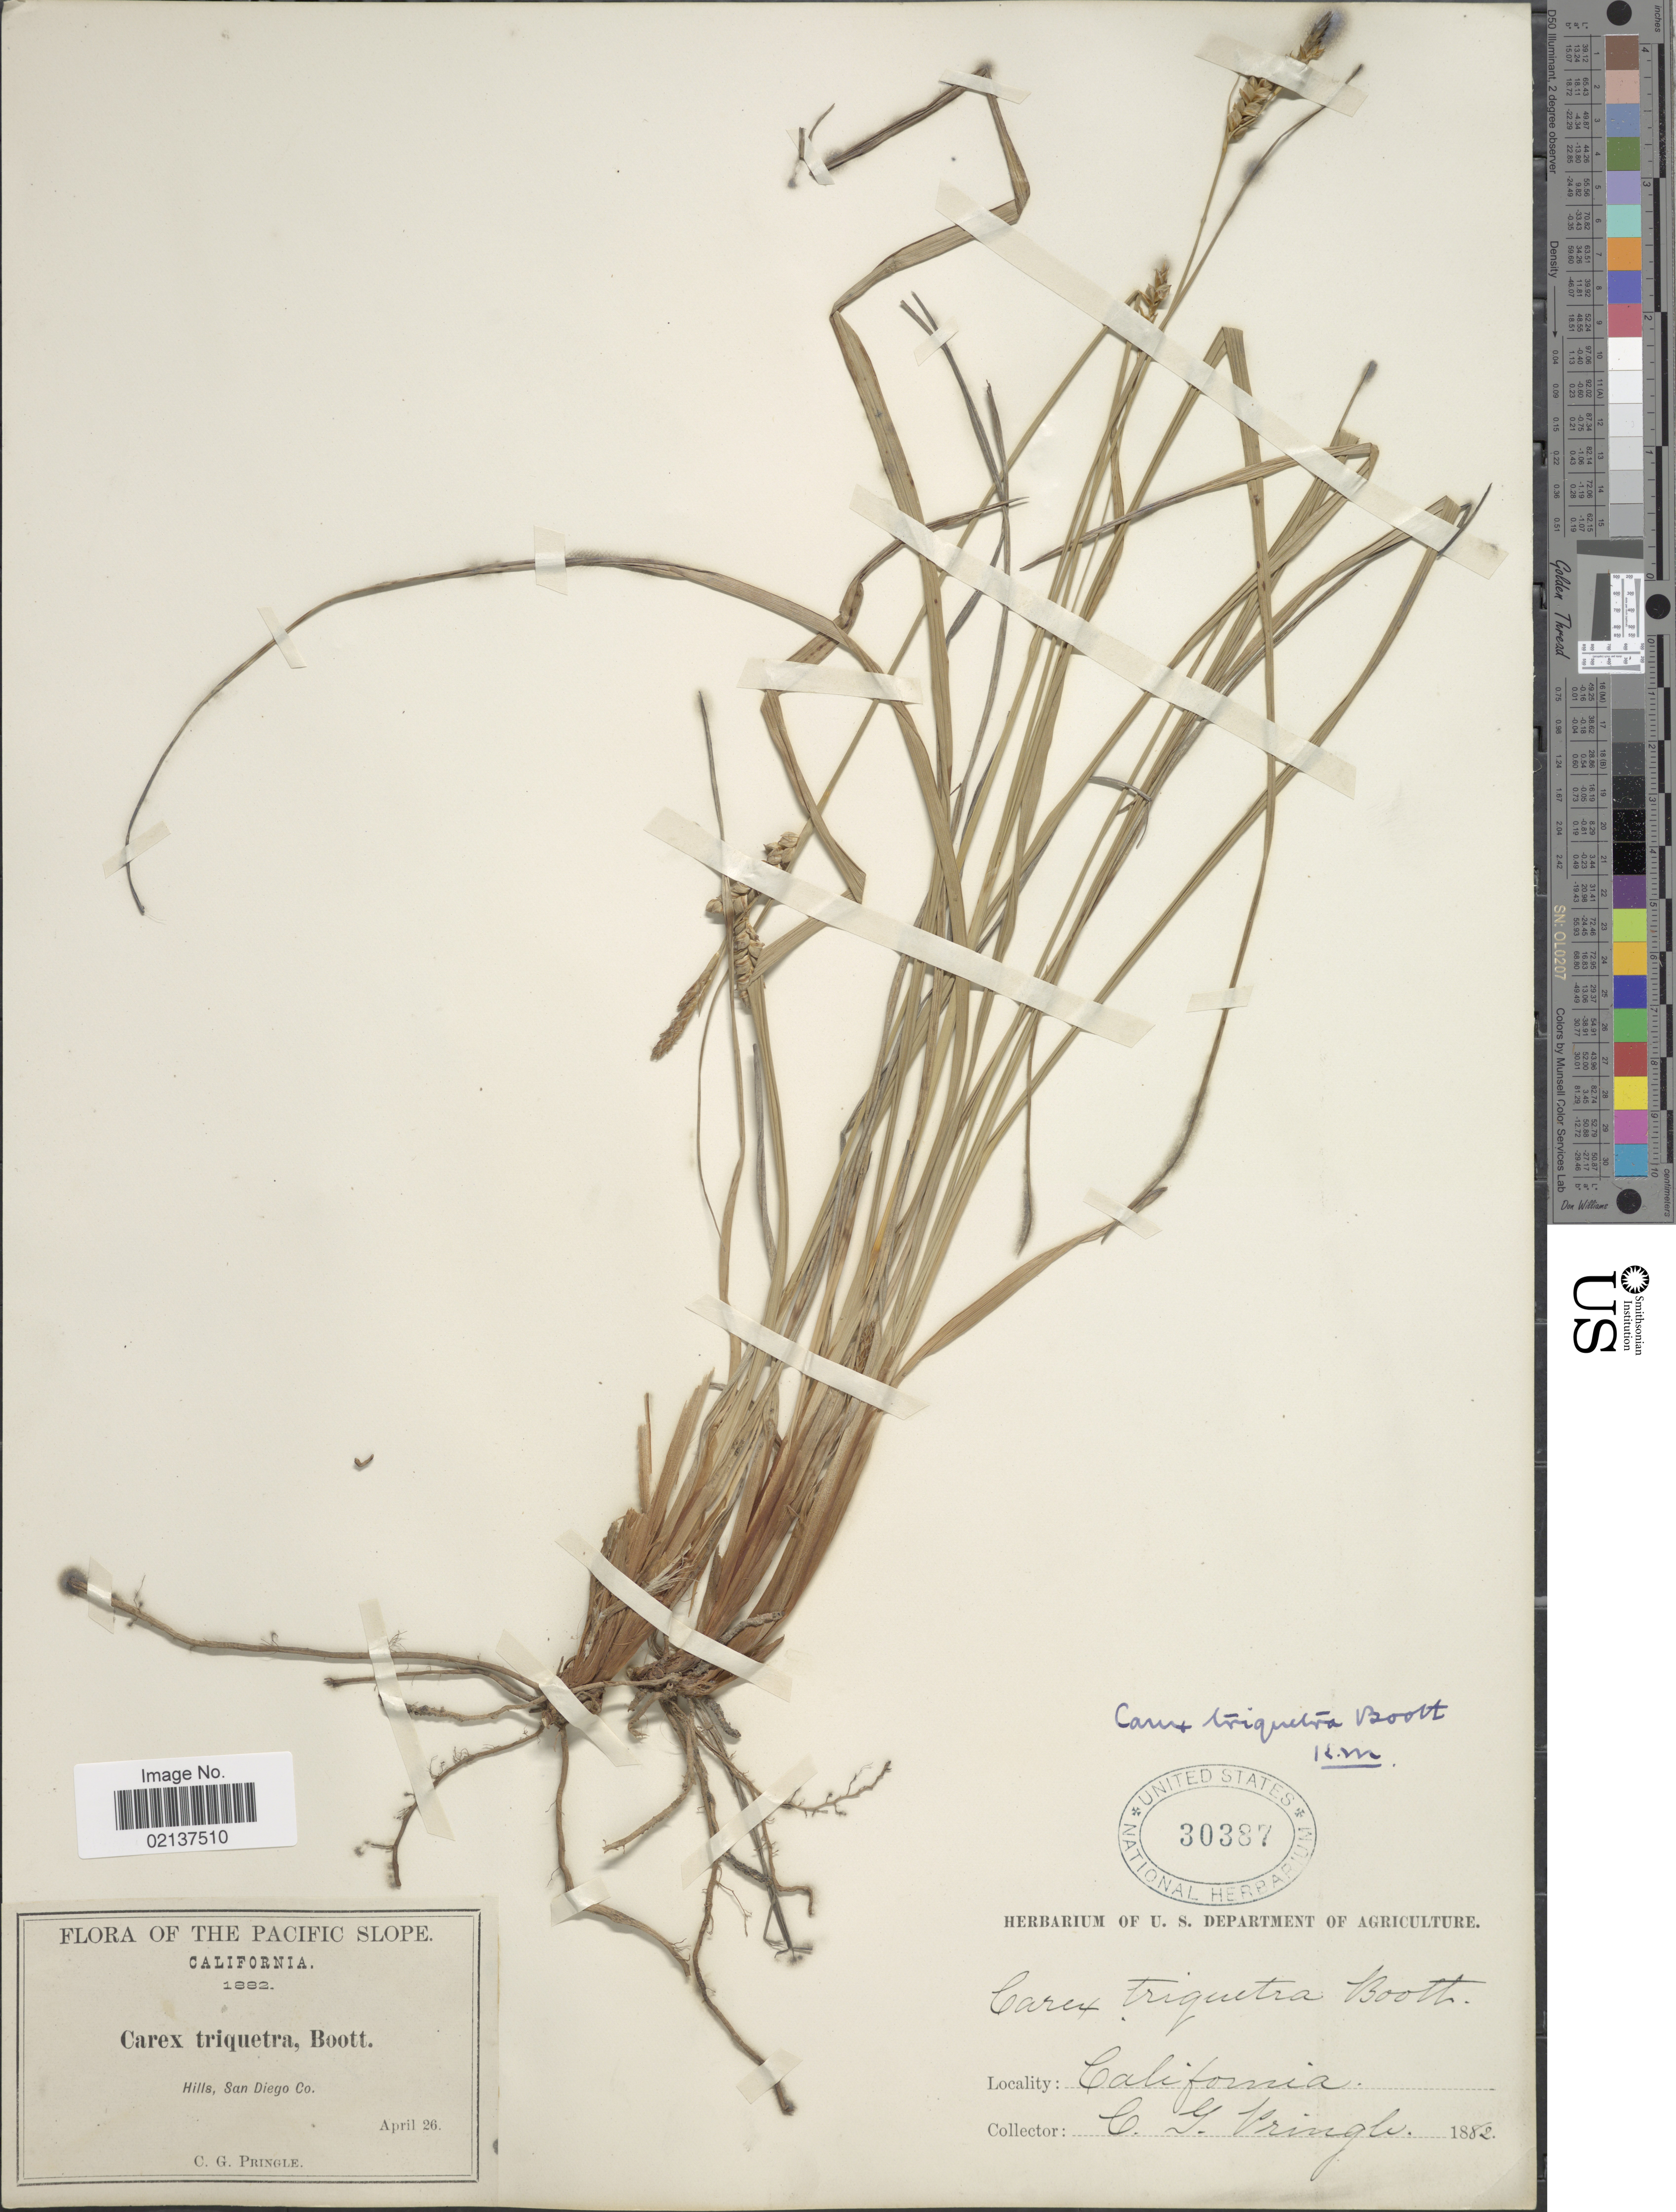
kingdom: Plantae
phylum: Tracheophyta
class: Liliopsida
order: Poales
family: Cyperaceae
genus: Carex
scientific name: Carex triquetra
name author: Boott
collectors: C. G. Pringle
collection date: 1882-04-26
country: United States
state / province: California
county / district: San Diego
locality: The Pacific Slope, Hills, San Diego Co.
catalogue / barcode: US 30387